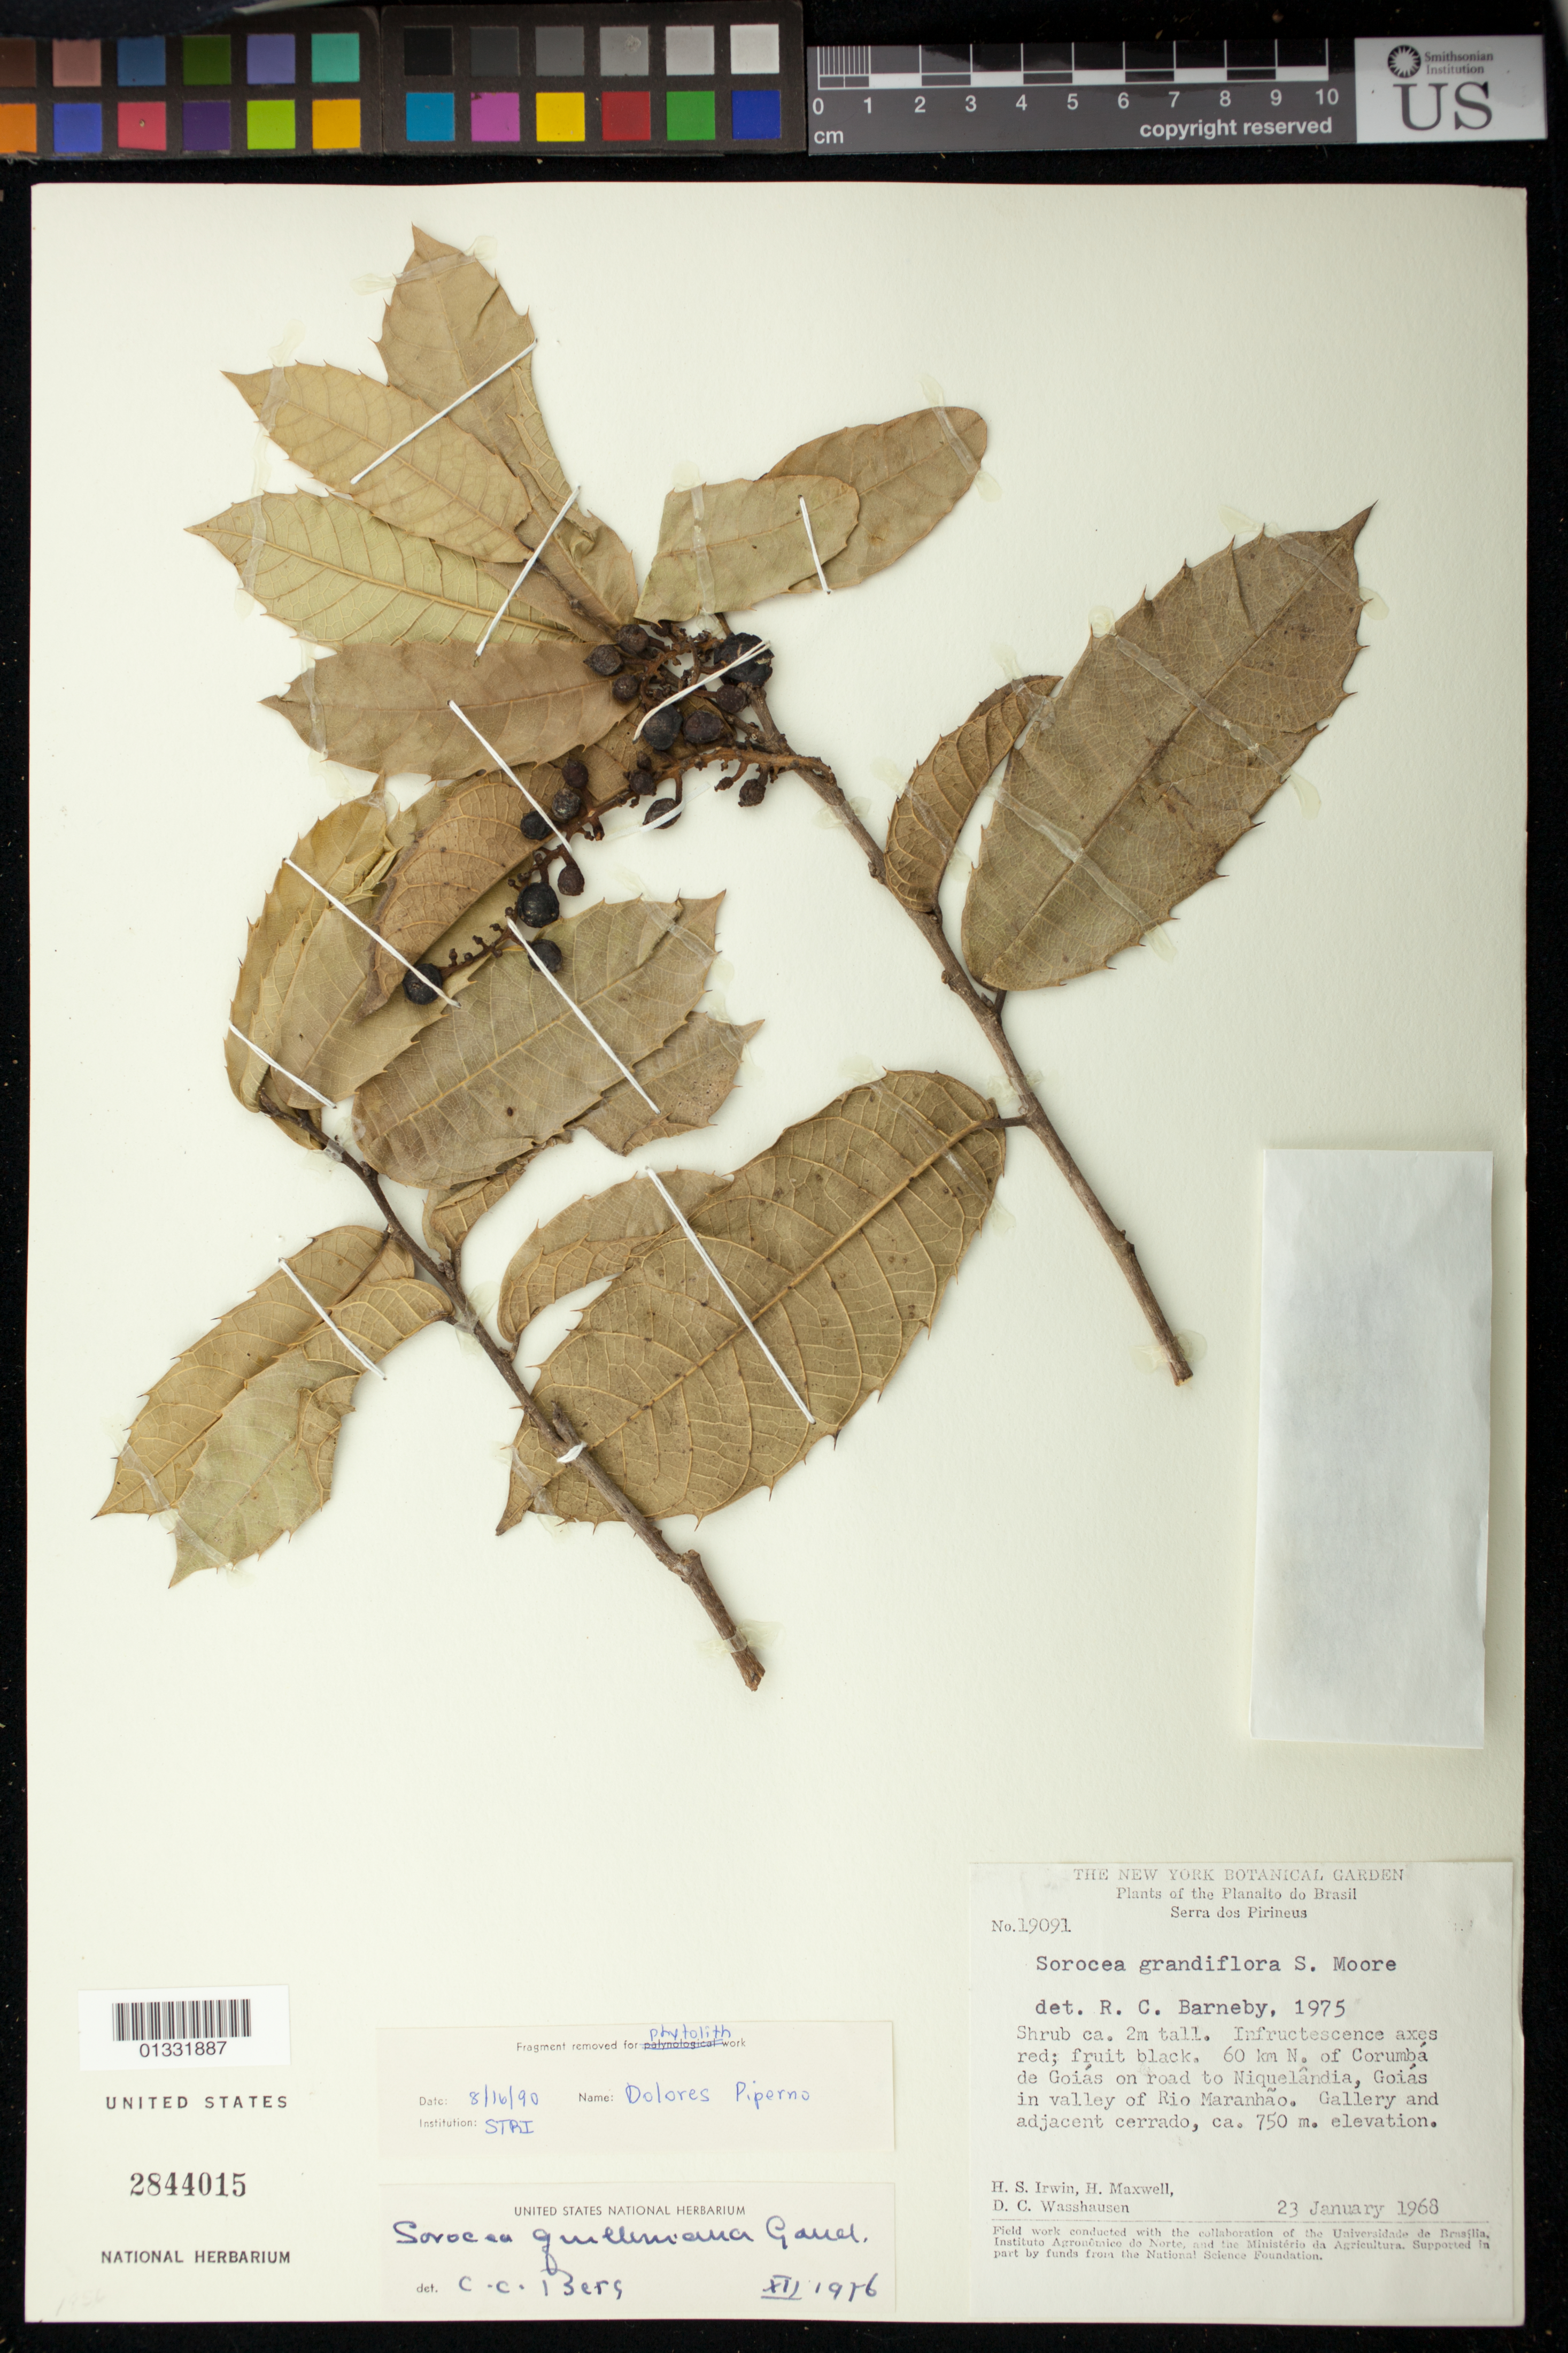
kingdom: Plantae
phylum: Tracheophyta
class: Magnoliopsida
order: Rosales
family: Moraceae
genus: Sorocea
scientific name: Sorocea guilleminiana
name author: Gaudich.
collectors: H. Irwin, H. Maxwell & D. C. Wasshausen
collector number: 19091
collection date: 1968-01-23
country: Brazil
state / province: Goiás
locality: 60 km N of Corumbá de Goiás on road to Niquelândia. In valley of Rio Maranhão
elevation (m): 750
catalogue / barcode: US 2844015